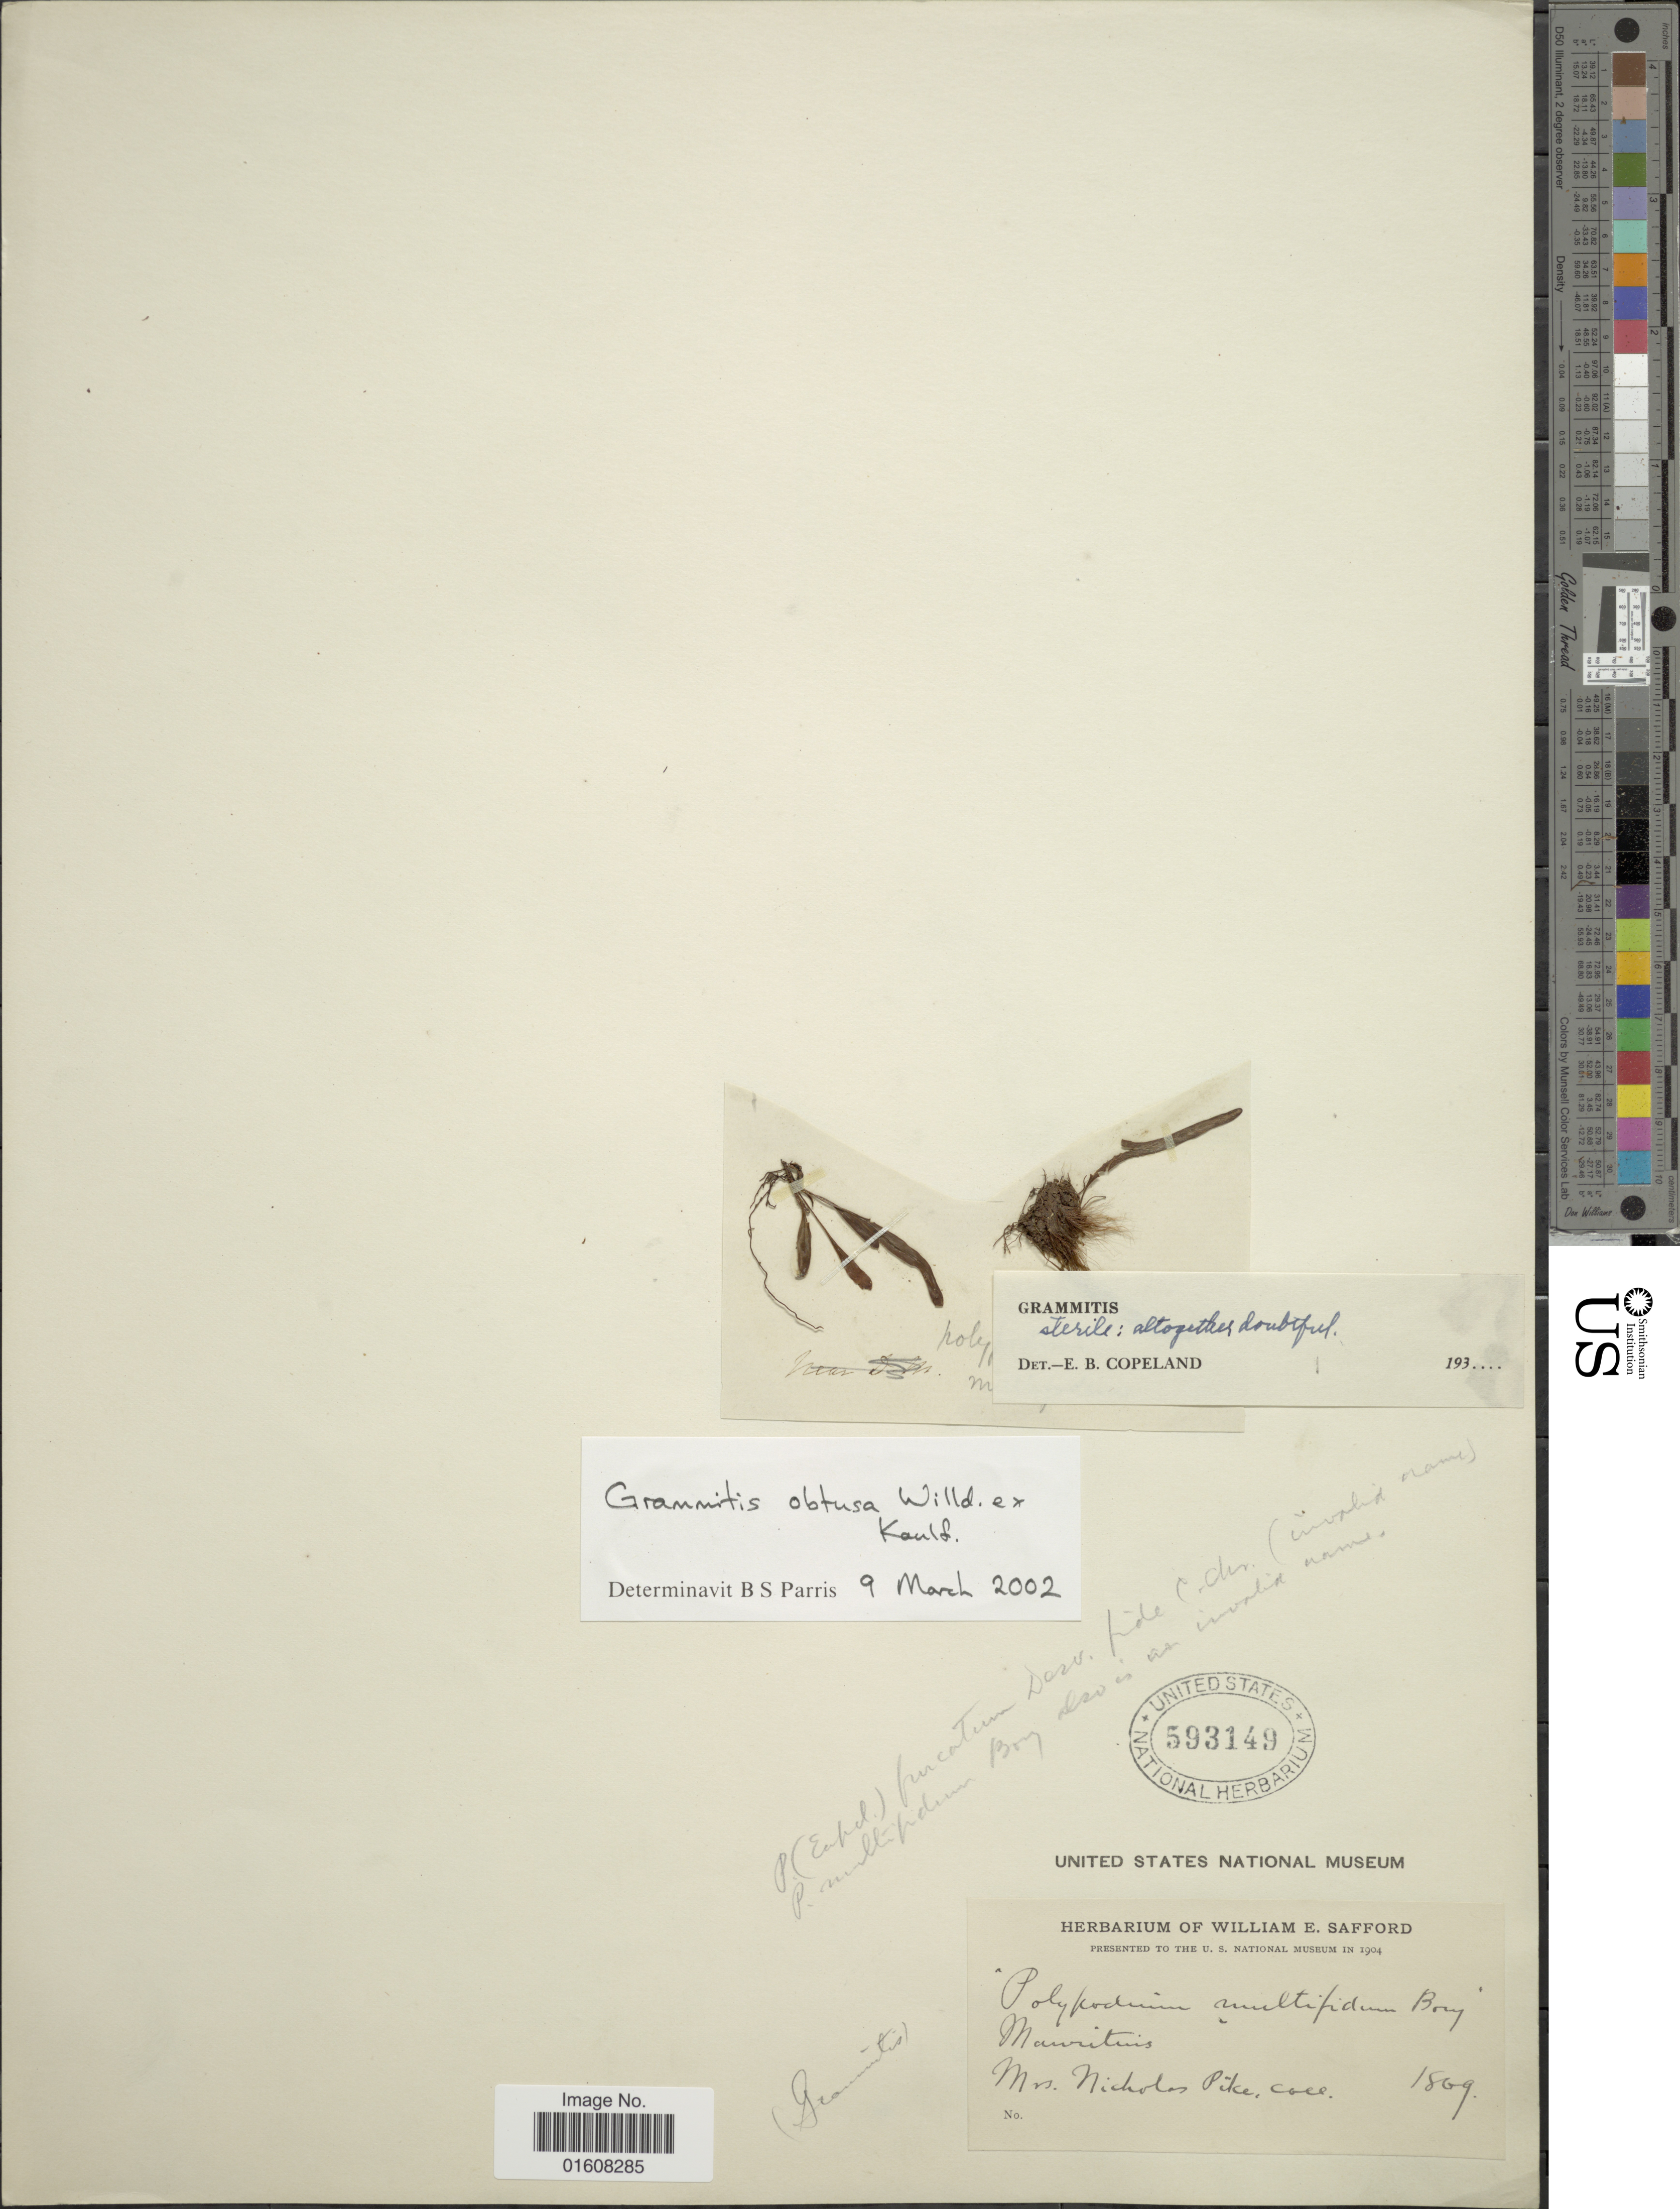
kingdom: Plantae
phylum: Tracheophyta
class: Polypodiopsida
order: Polypodiales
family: Polypodiaceae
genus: Grammitis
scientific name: Grammitis obtusa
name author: Willd. ex Kaulf.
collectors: N. Pike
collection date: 1869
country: Mauritius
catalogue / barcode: US 593149